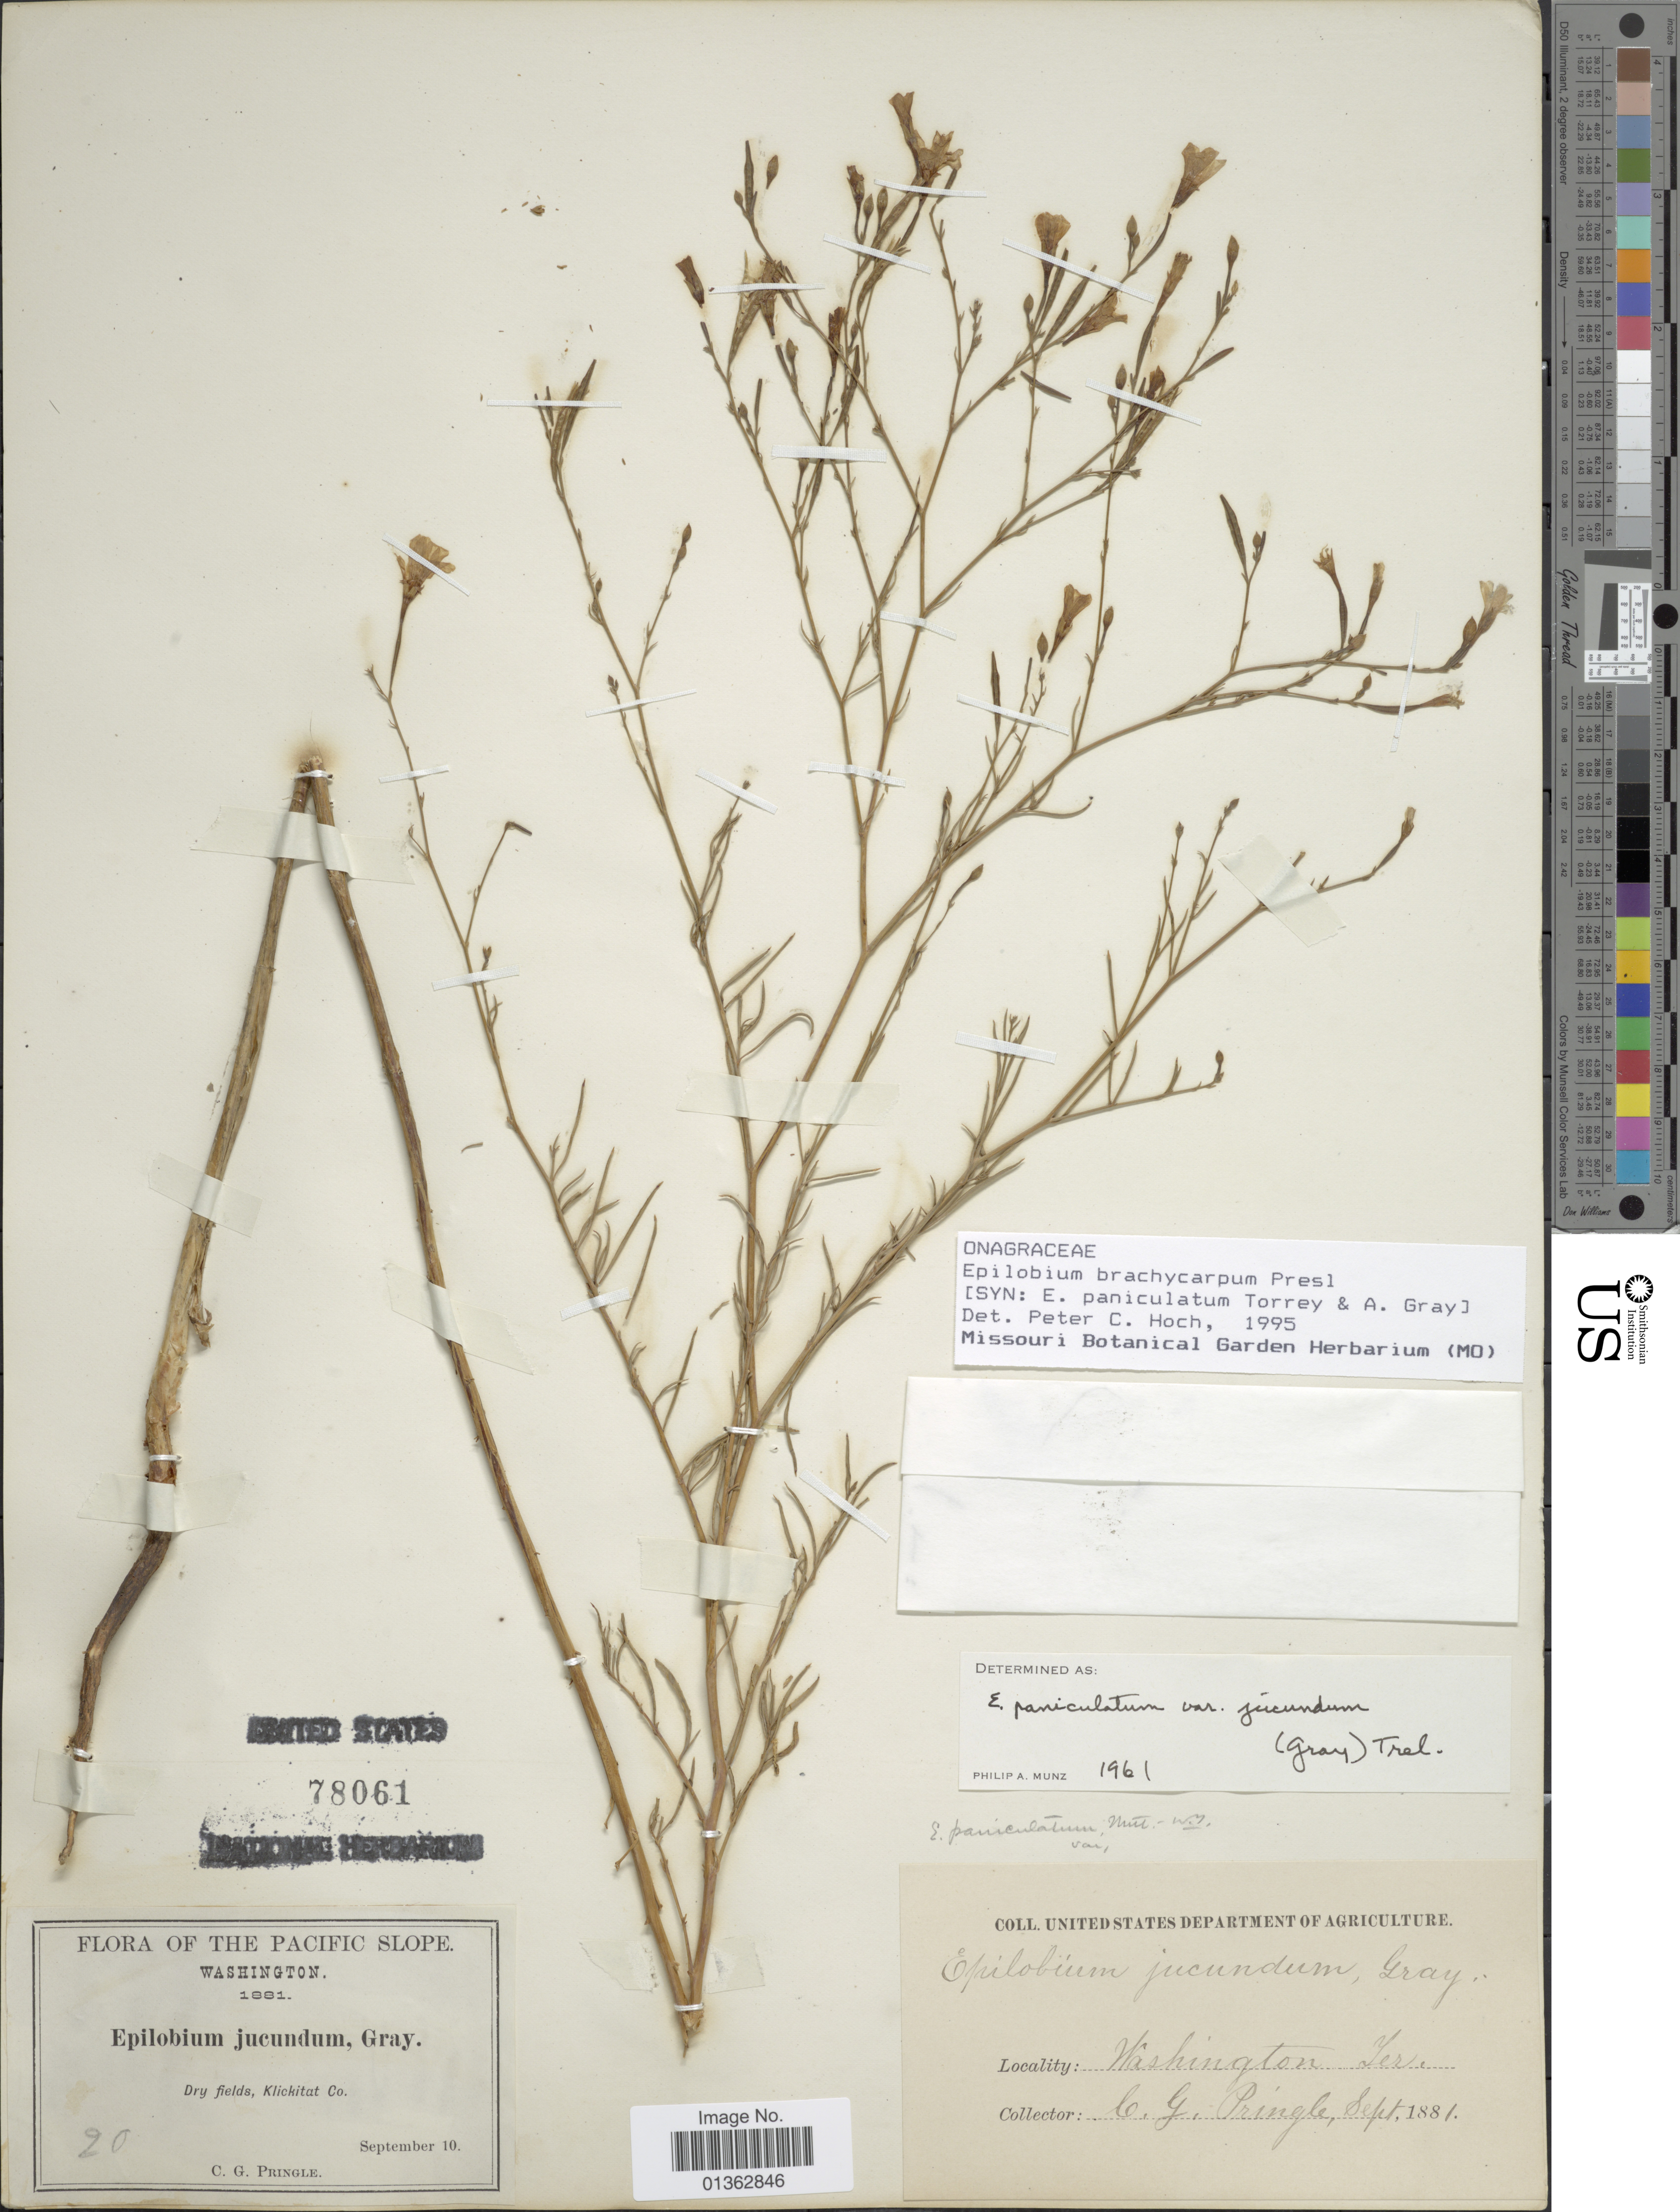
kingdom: Plantae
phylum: Tracheophyta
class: Magnoliopsida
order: Myrtales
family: Onagraceae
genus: Epilobium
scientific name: Epilobium brachycarpum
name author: C. Presl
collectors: C. G. Pringle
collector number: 20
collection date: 1881-09-10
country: United States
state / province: Washington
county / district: Klickitat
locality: Pacific Slope. Klickitat Co.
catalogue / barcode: US 78061